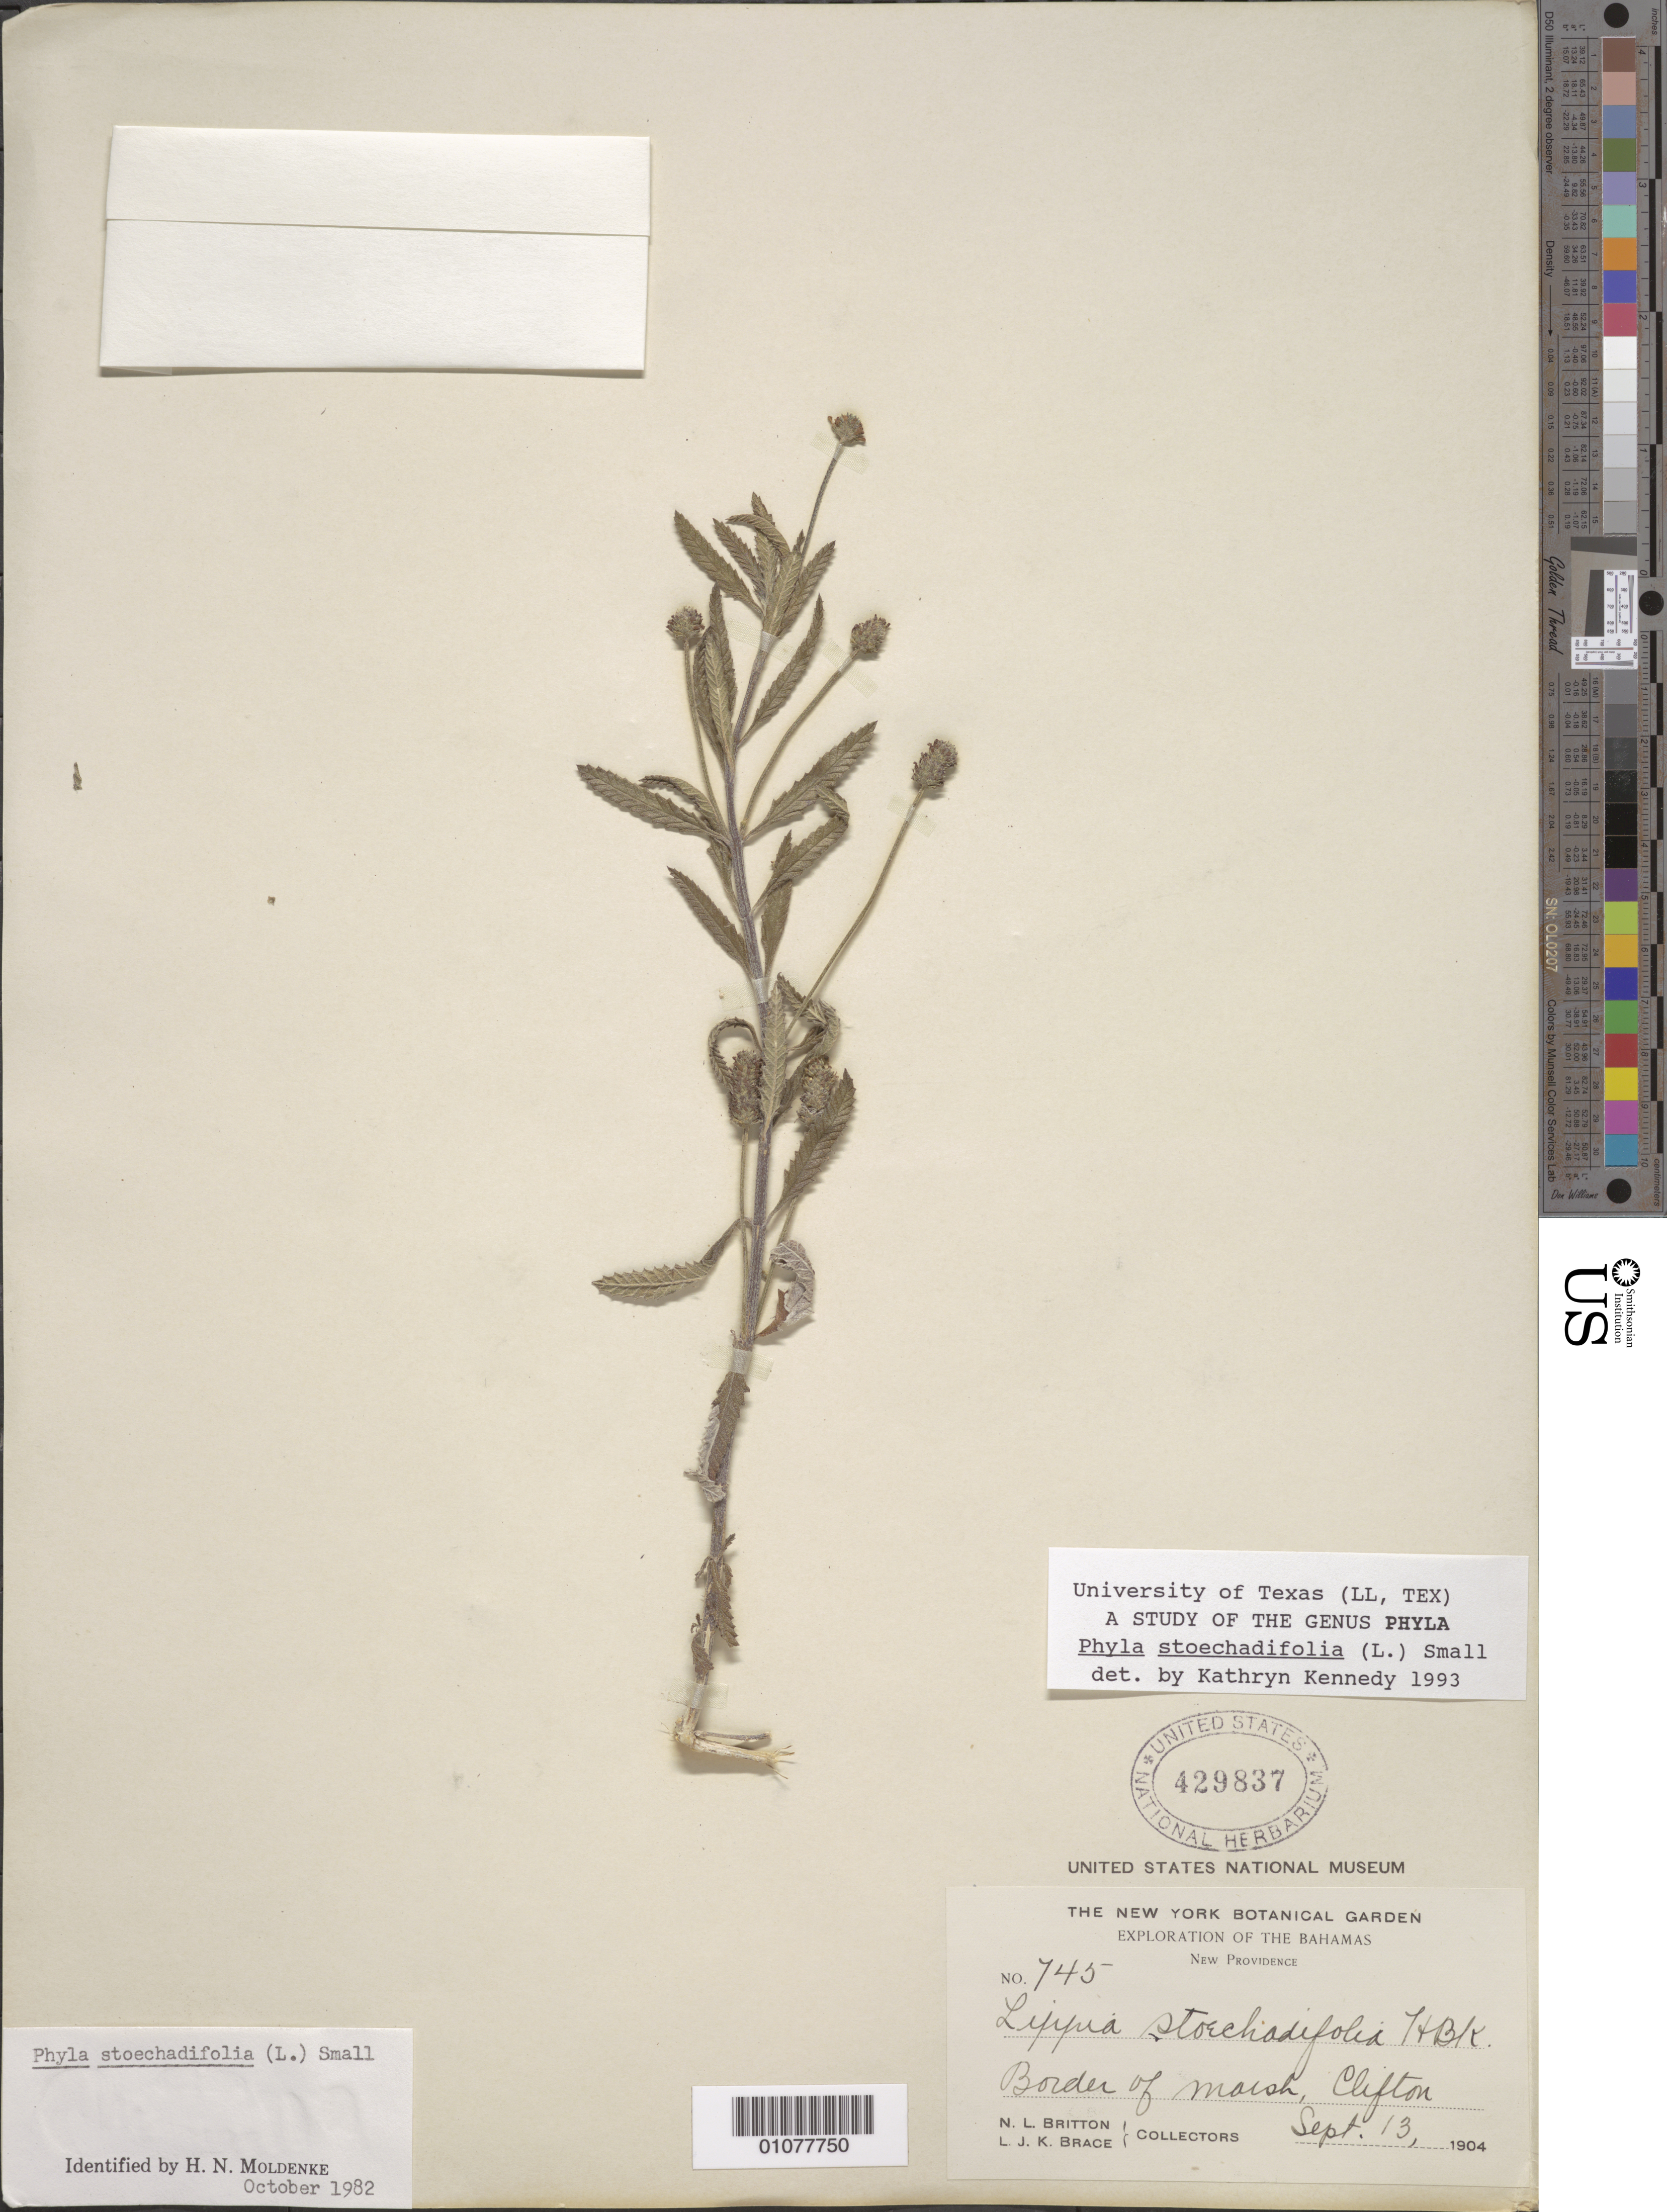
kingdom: Plantae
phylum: Tracheophyta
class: Magnoliopsida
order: Lamiales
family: Verbenaceae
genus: Phyla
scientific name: Phyla stoechadifolia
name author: (L.) Small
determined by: Kennedy, K.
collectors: N. Britton & L. J. K. Brace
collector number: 745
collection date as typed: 13 Sep 1904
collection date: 1904-09-13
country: Bahamas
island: New Providence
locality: Clifton.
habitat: Border of marsh.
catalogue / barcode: US 429837